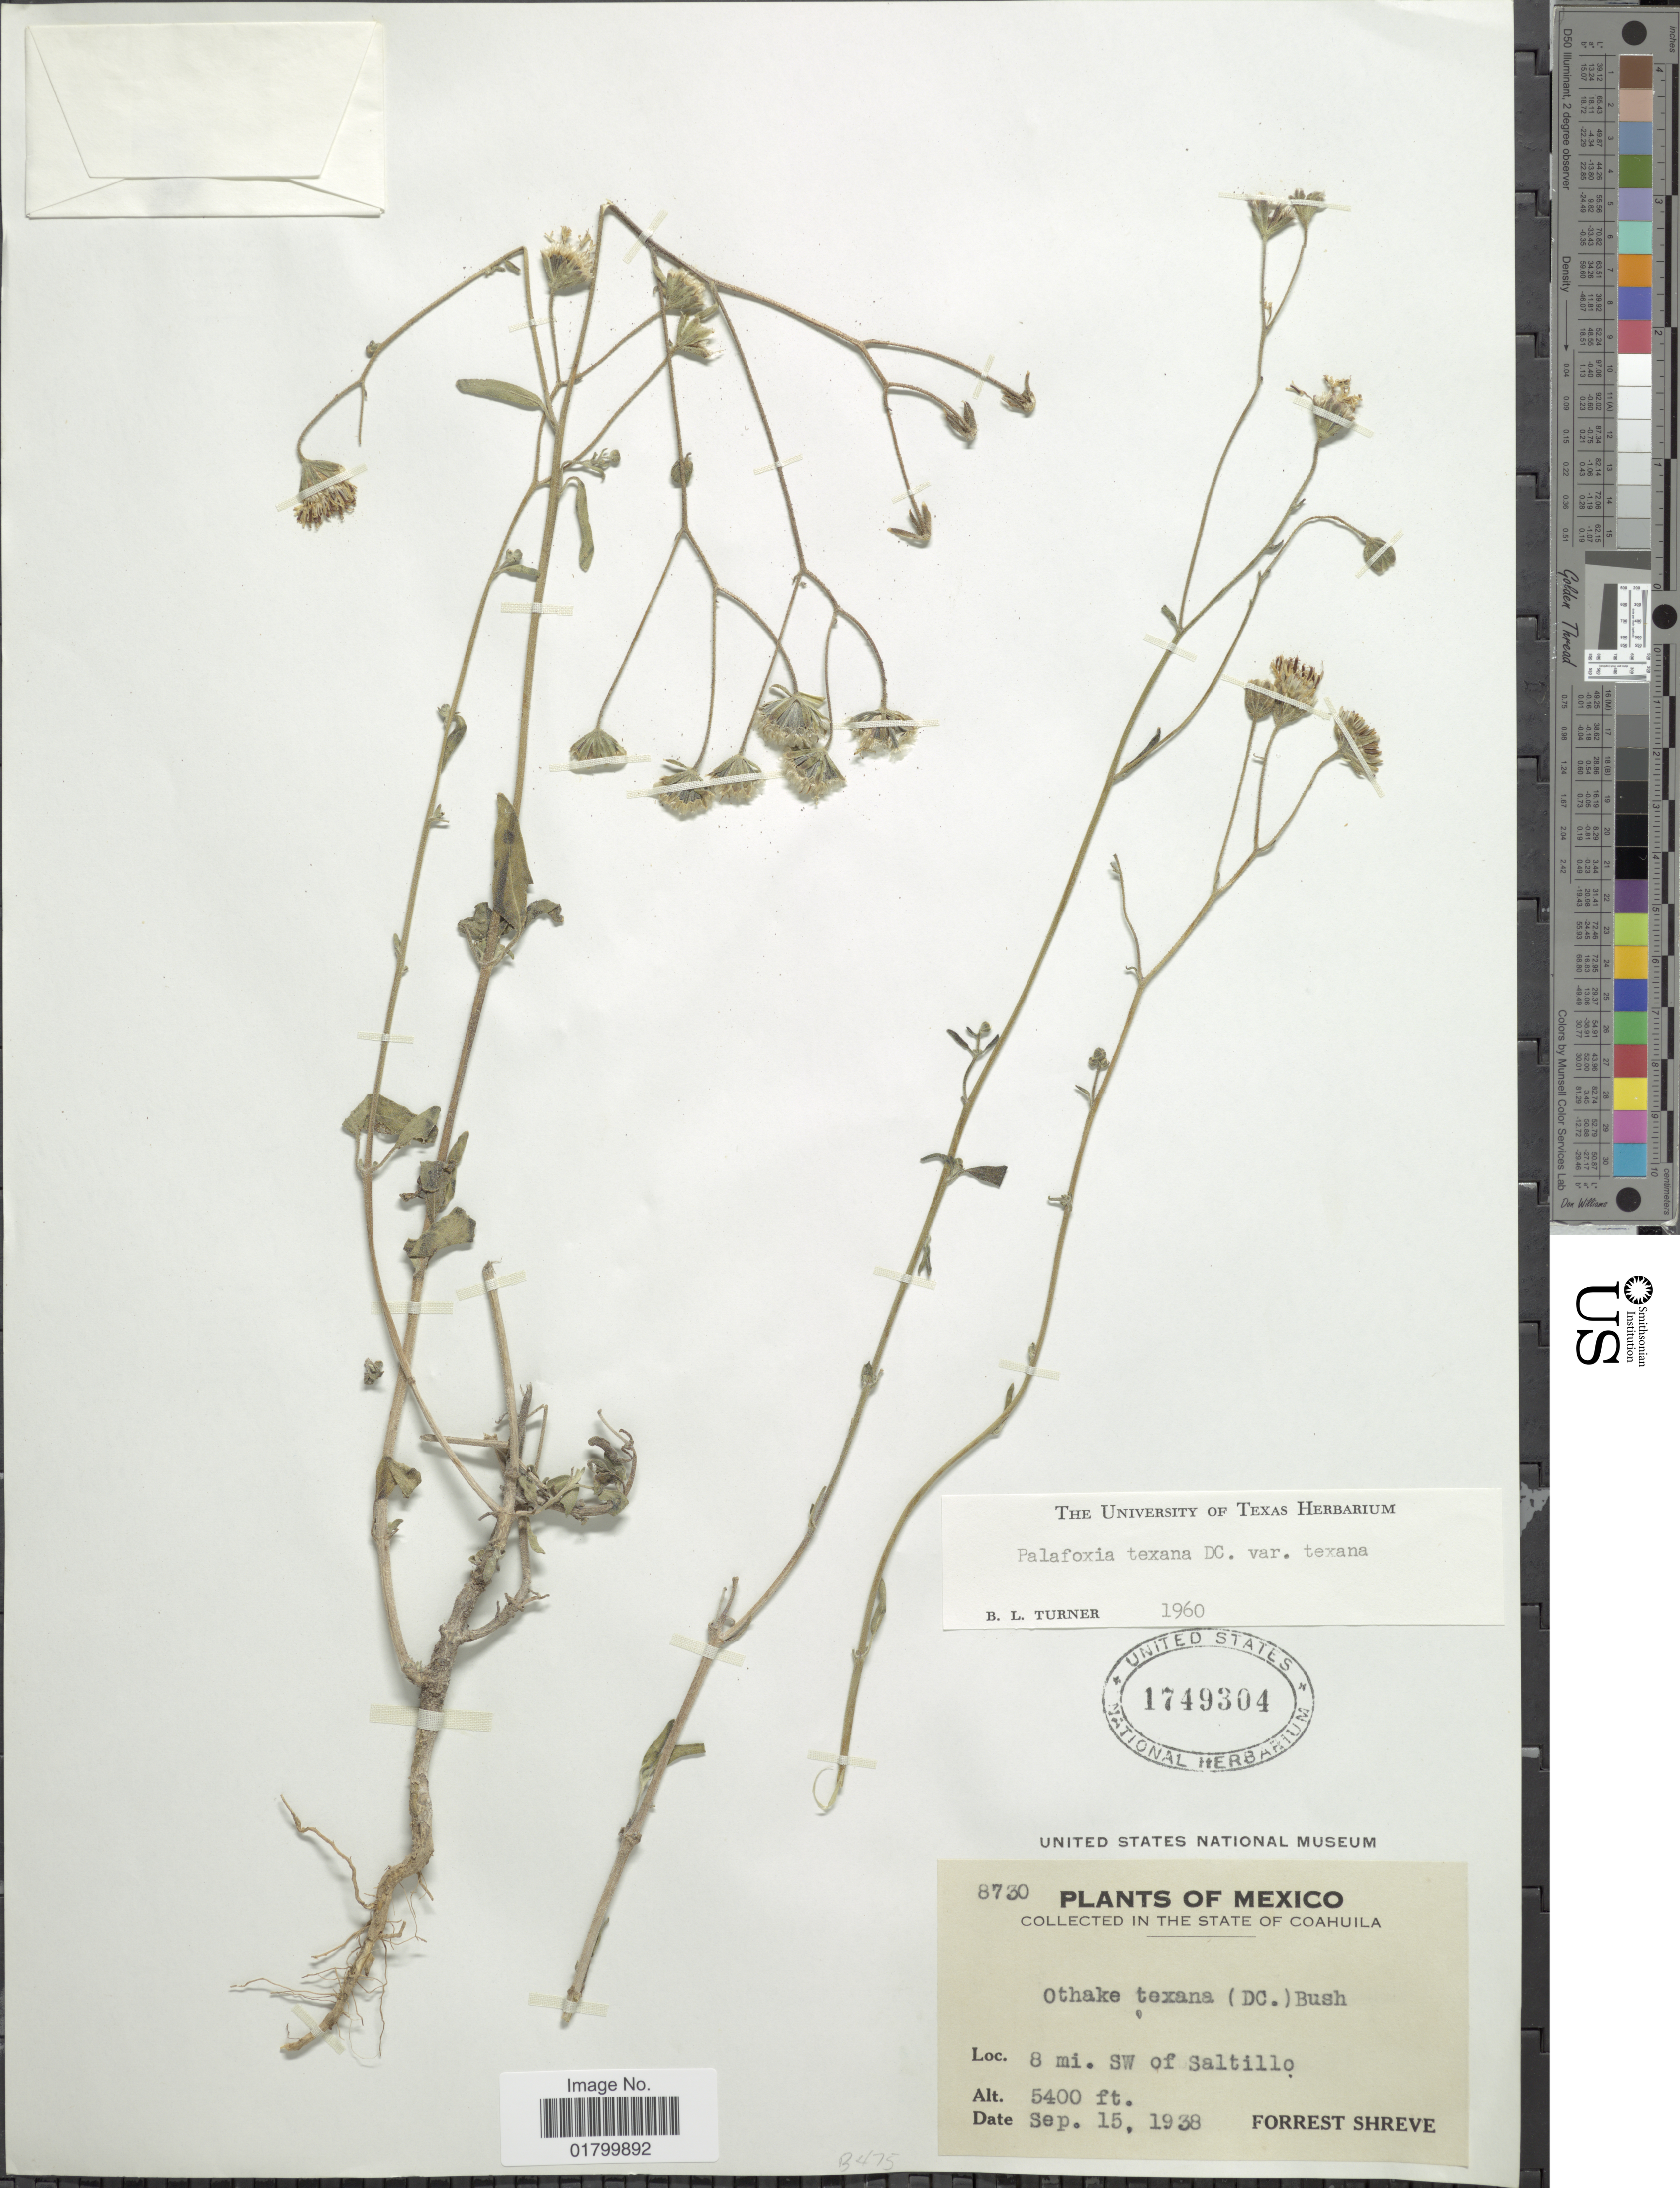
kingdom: Plantae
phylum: Tracheophyta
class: Magnoliopsida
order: Asterales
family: Asteraceae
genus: Palafoxia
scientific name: Palafoxia texana var. texana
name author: DC.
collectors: F. Shreve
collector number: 8730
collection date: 1938-09-15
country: Mexico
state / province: Coahuila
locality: In The State of Coahuila, 8 mi. SW of Saltillo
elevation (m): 1646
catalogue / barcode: US 1749304